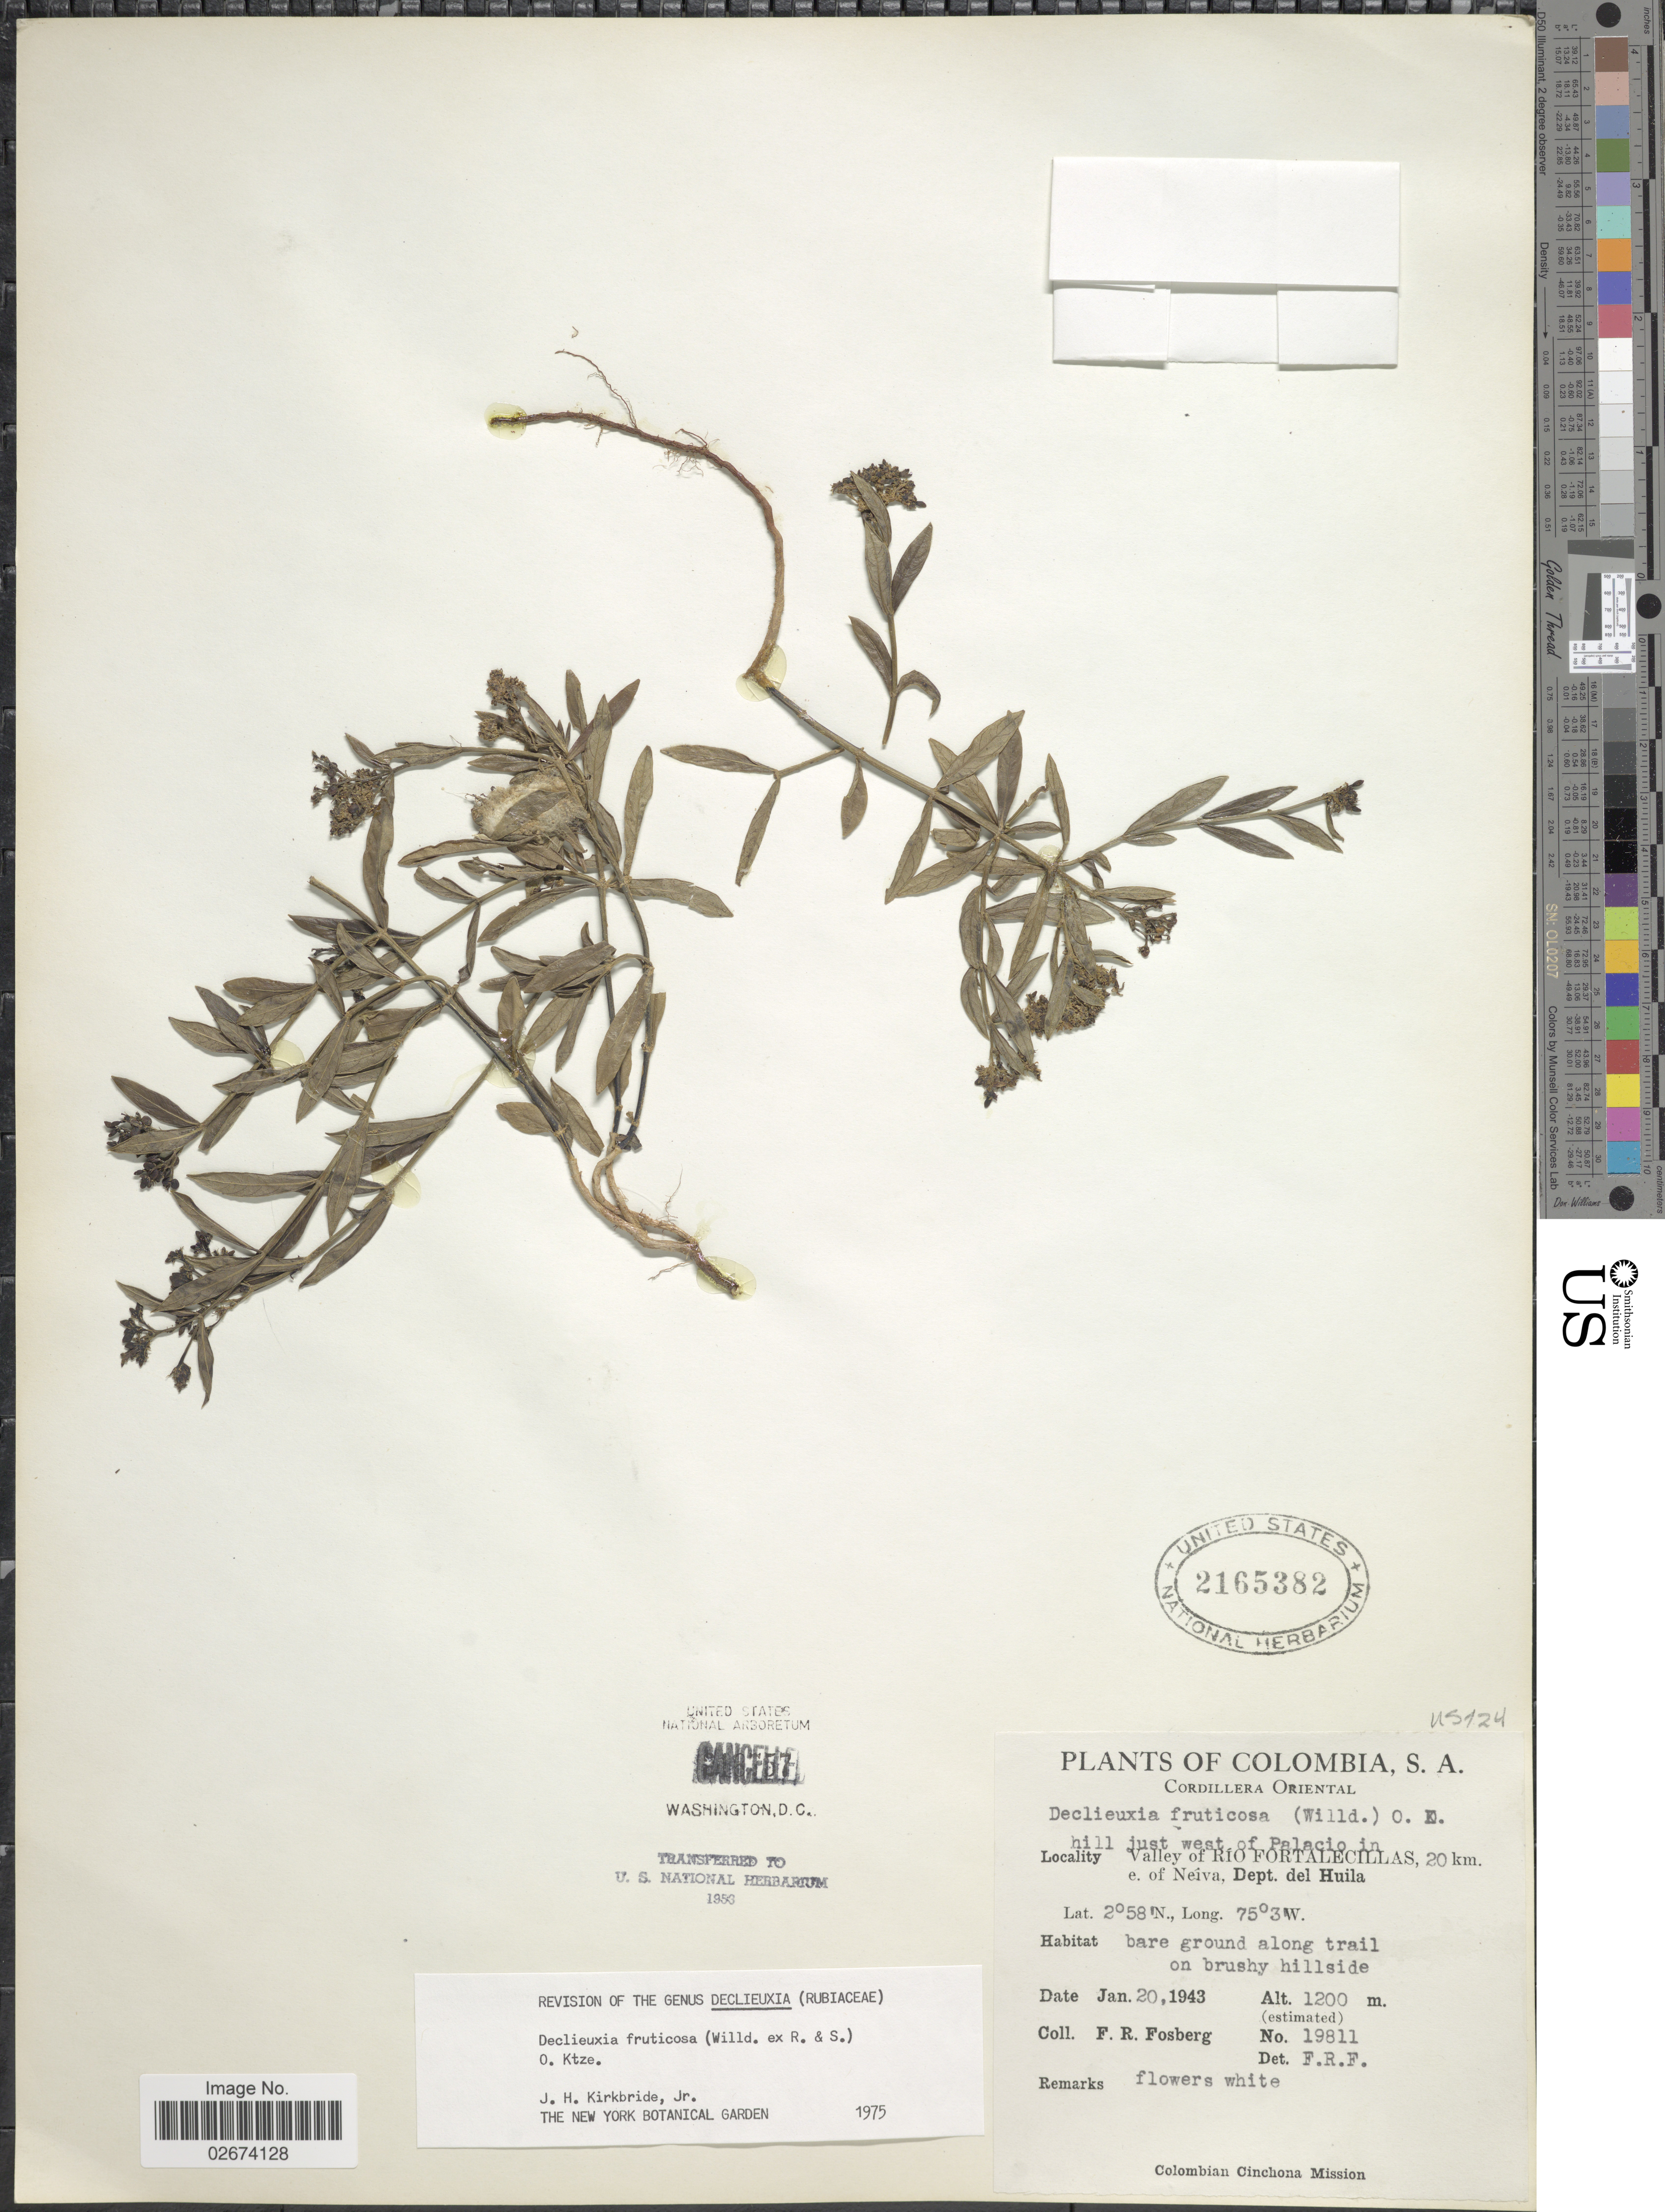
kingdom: Plantae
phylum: Tracheophyta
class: Magnoliopsida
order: Gentianales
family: Rubiaceae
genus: Declieuxia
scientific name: Declieuxia fruticosa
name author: (Willd. ex Roem. & Schult.) Kuntze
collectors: F. R. Fosberg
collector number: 19811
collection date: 1943-01-20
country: Colombia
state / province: Huila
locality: Cordillera Oriental, hill just west of Palacio in Valley of Río Fortalecillas, 20 km e. of Neiva, Dept. del Huila, bare ground along trail on brushy hillside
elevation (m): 1200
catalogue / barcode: US 2165382